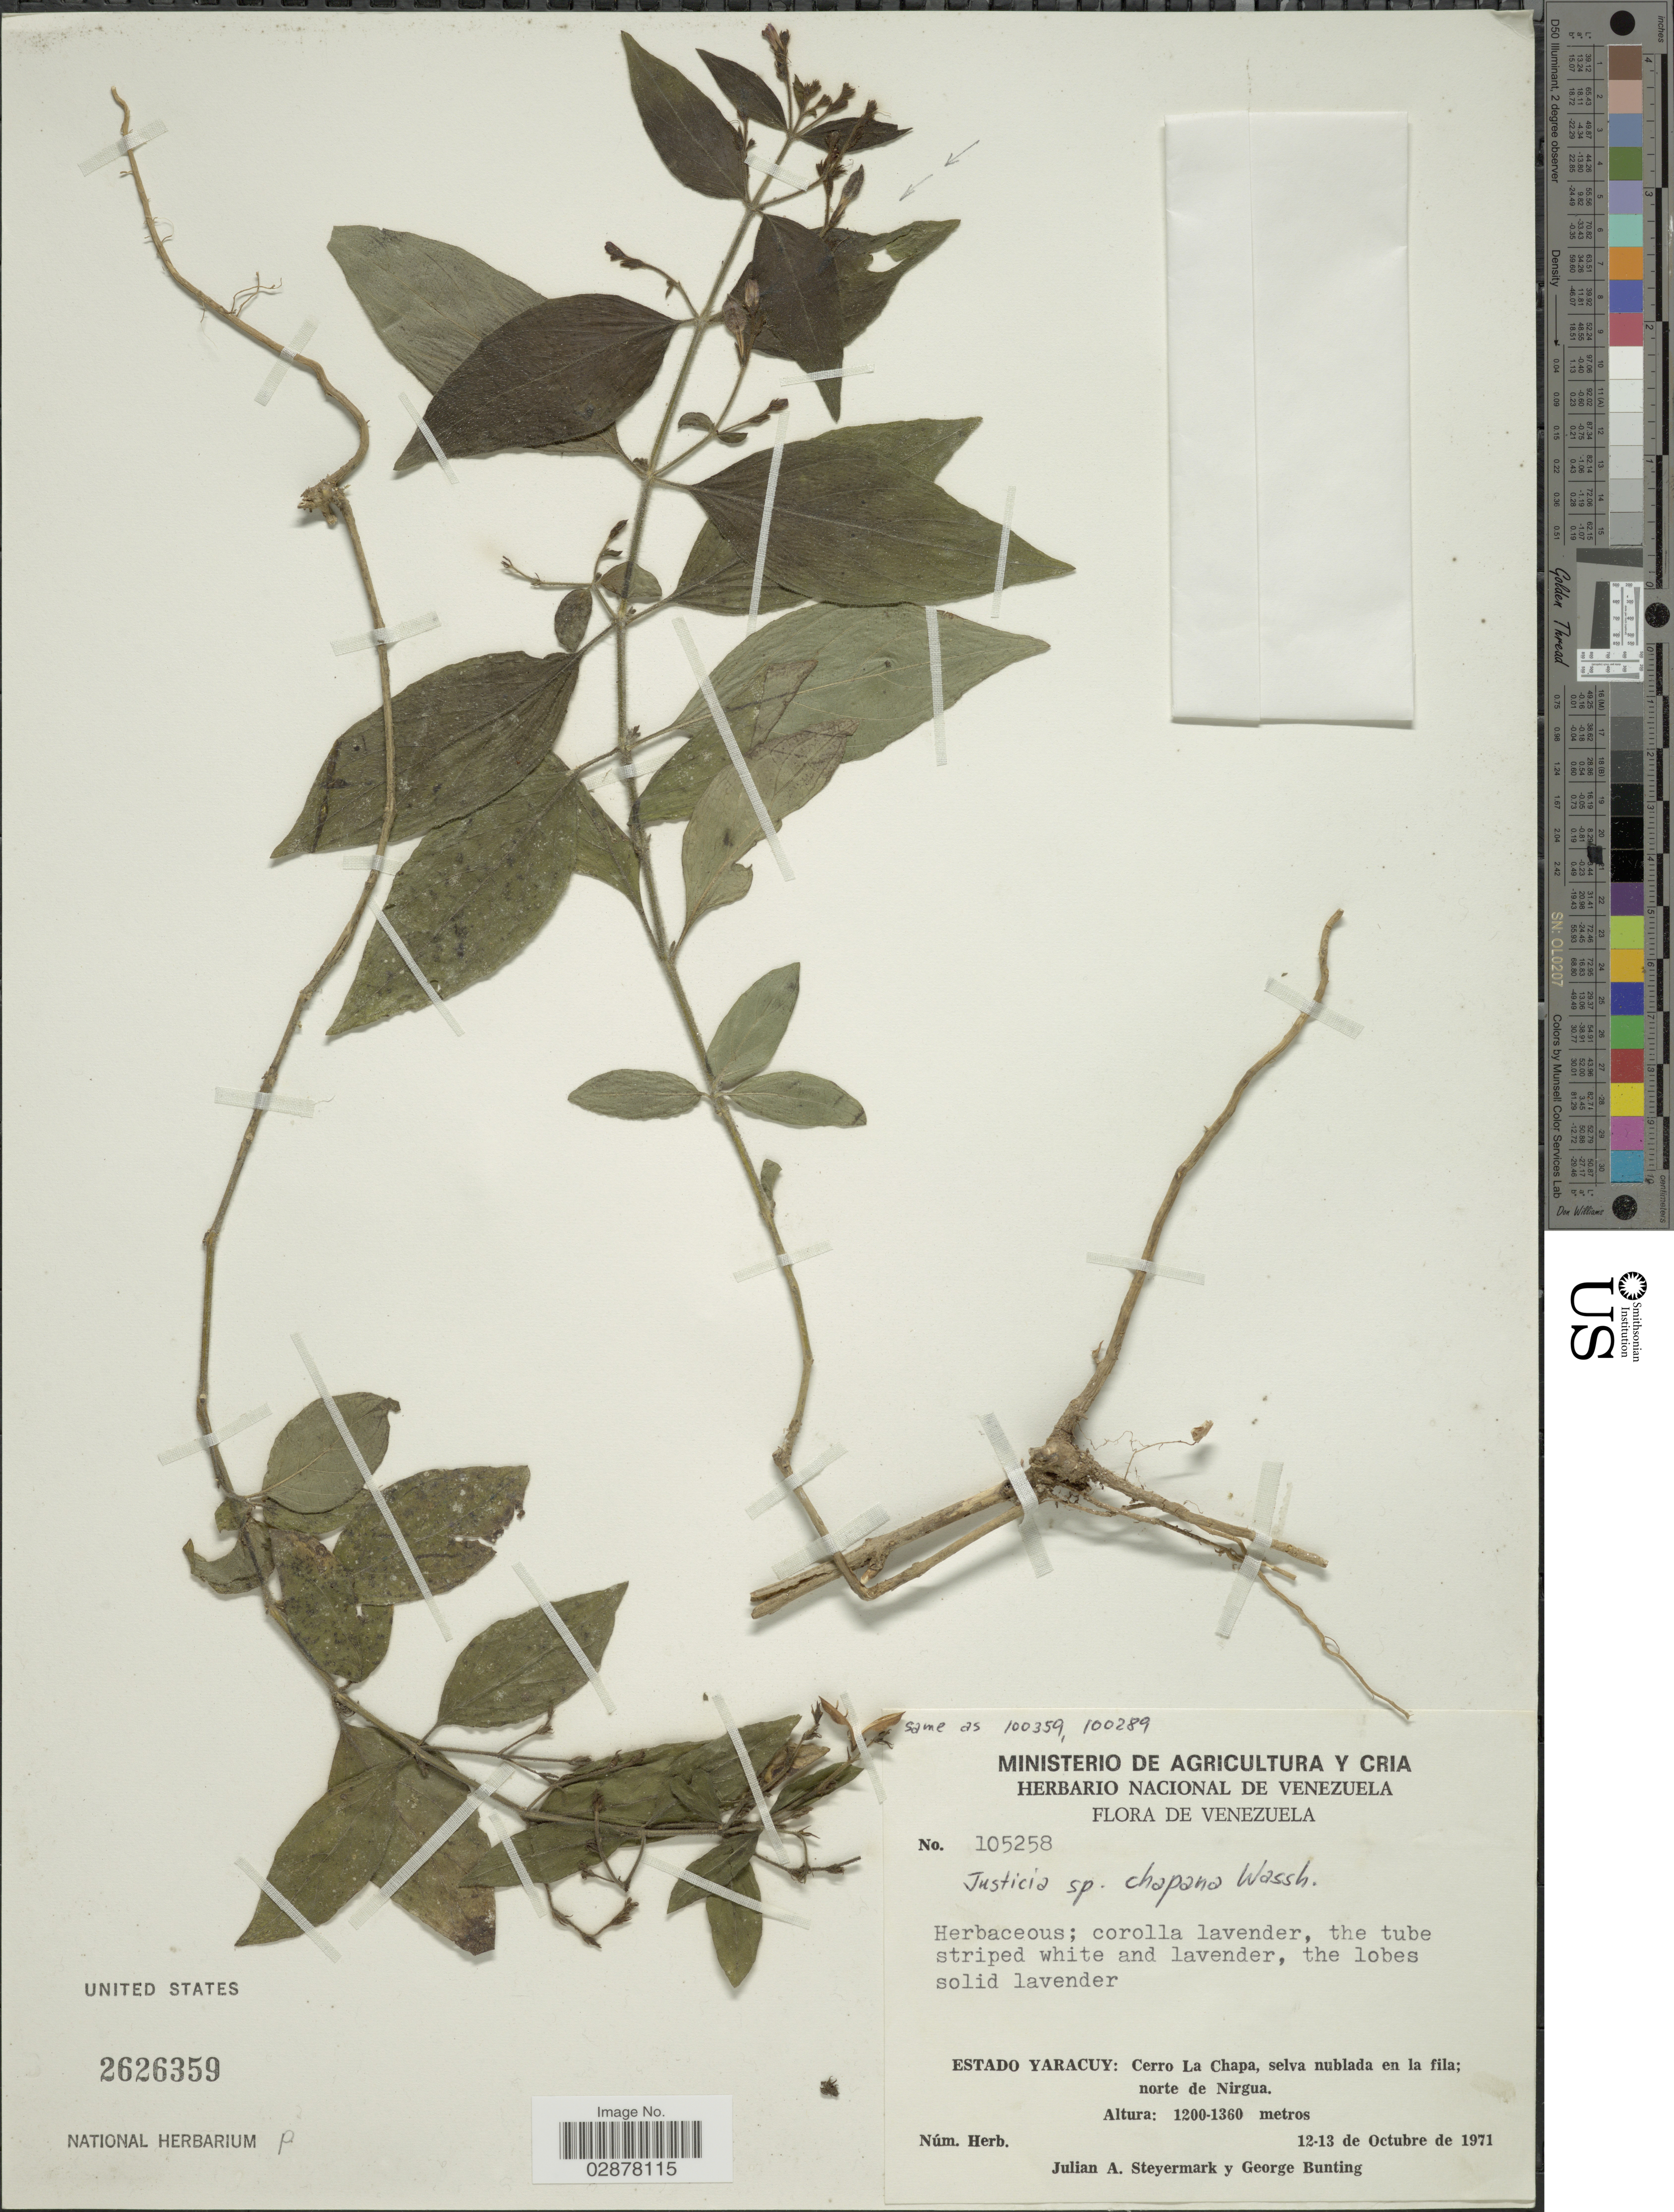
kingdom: Plantae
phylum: Tracheophyta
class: Magnoliopsida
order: Lamiales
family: Acanthaceae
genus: Justicia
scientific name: Justicia chapana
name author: Wassh.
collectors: J. Steyermark & G. S. Bunting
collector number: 105258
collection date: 1971-10-12/1971-10-13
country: Venezuela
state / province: Yaracuy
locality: Cerro La Chapa, selva nublada en la fila, norte de Nirgua.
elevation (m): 1200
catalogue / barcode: US 2626359